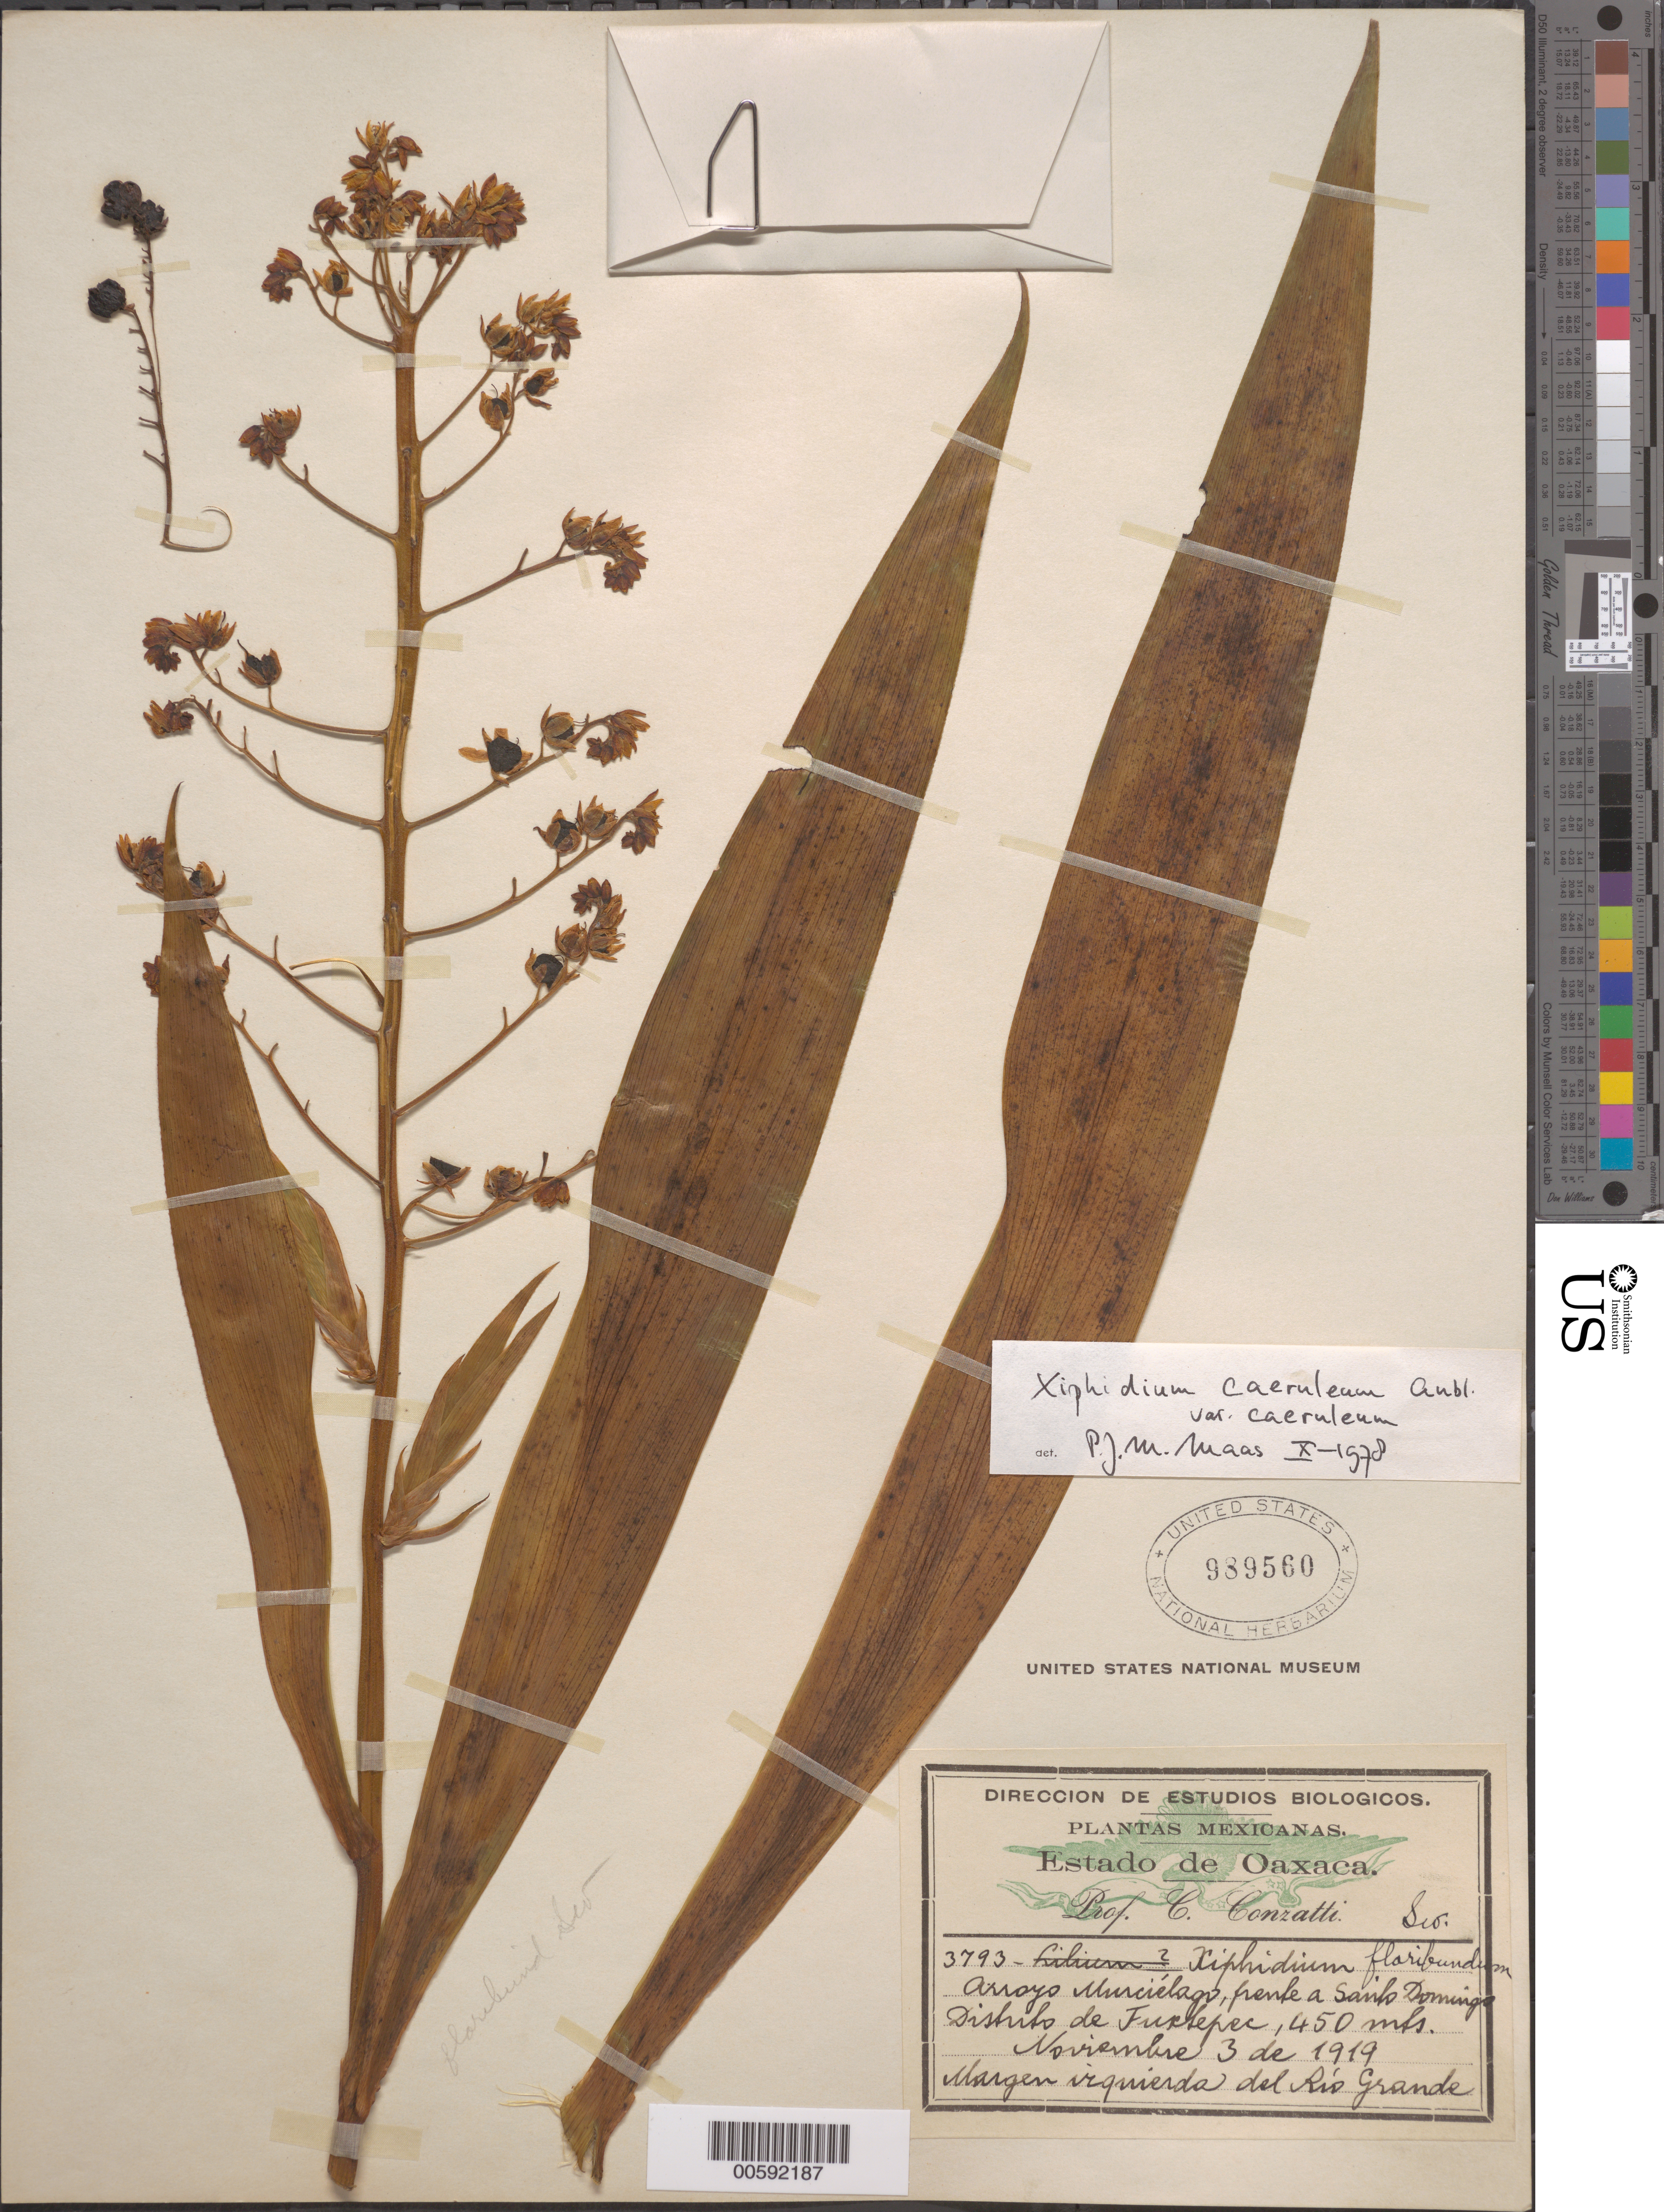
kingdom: Plantae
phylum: Tracheophyta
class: Liliopsida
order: Commelinales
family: Haemodoraceae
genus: Xiphidium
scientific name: Xiphidium caeruleum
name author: Aubl.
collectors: C. Conzatti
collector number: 3793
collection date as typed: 03 Nov 1919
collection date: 1919-11-03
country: Mexico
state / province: Oaxaca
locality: Margen Vignierda del Rio Grande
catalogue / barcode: US 989560